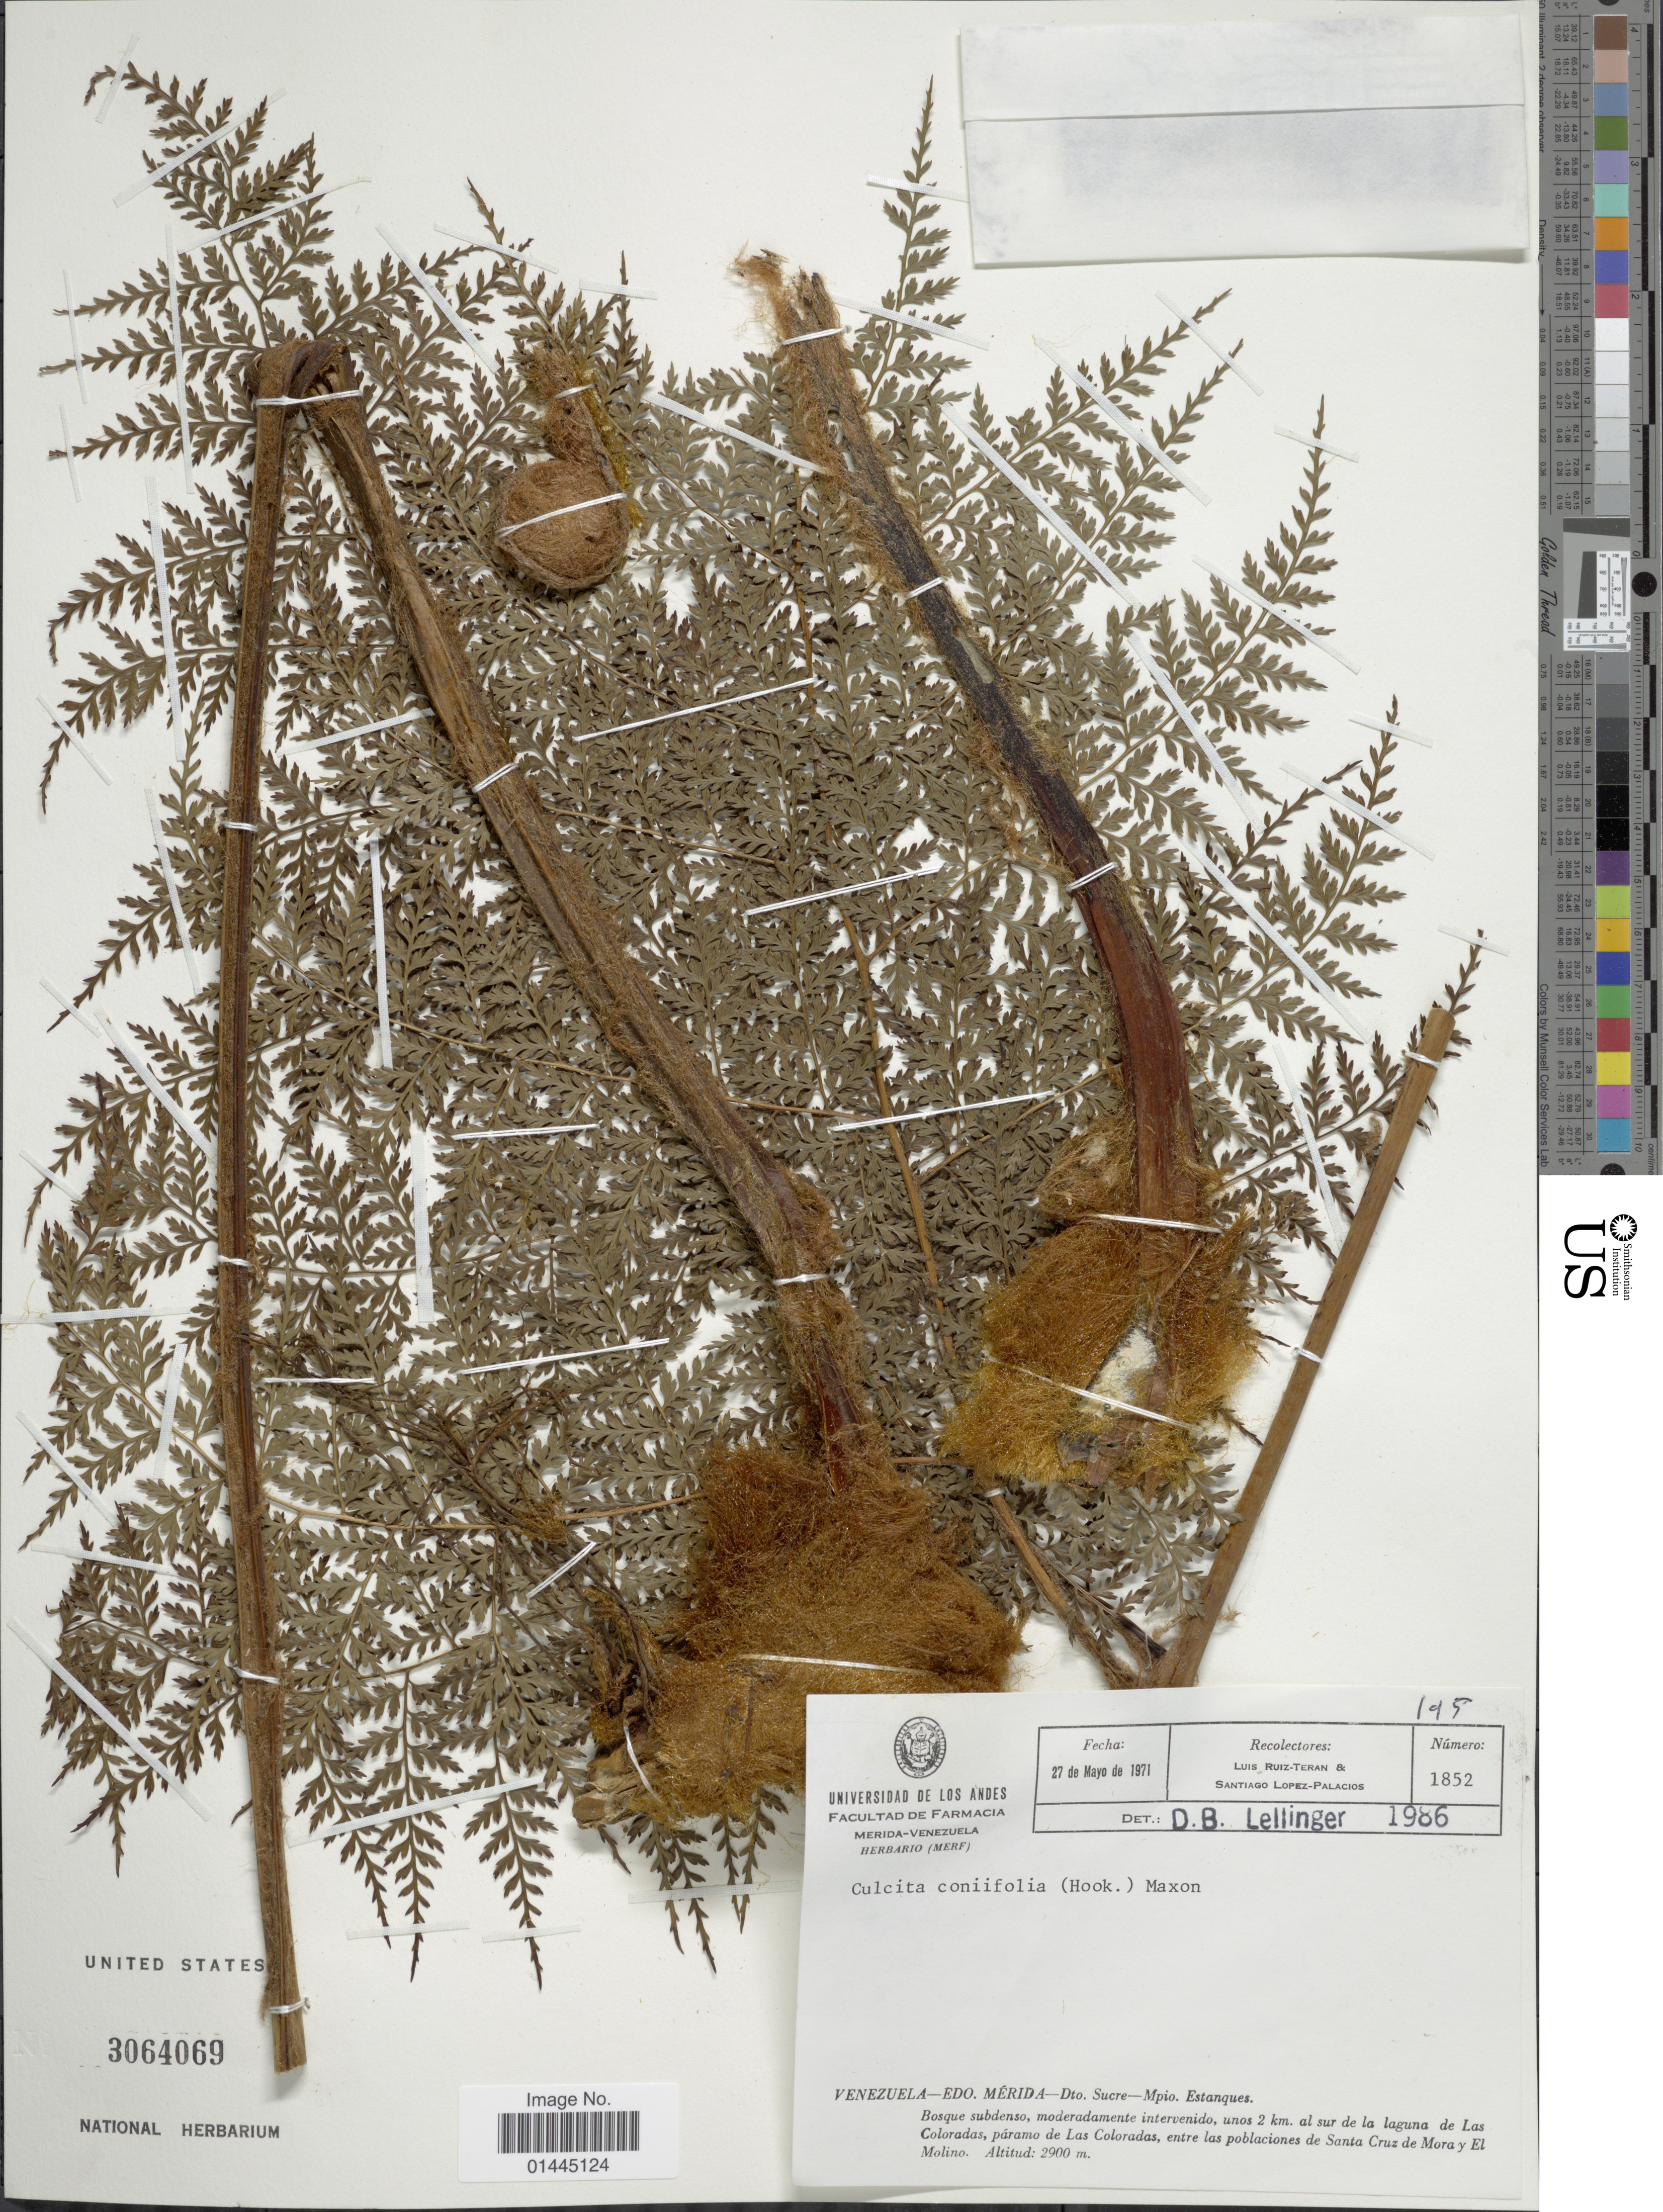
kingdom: Plantae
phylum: Tracheophyta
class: Polypodiopsida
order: Cyatheales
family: Culcitaceae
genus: Culcita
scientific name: Culcita coniifolia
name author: (Hook.) Maxon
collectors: L. E. Ruíz-Terán & S. López-Palacios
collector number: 1852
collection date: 1971-05-27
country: Venezuela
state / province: Mérida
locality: Dto. Sucre-Mpio. Estanques, unos 2 km. al sur de la laguna de Las Coloradas, paramo de Las Colorados, entre las poblaciones de Sanrta Cruz de Mora y El Molino.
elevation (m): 2900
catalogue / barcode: US 3064069